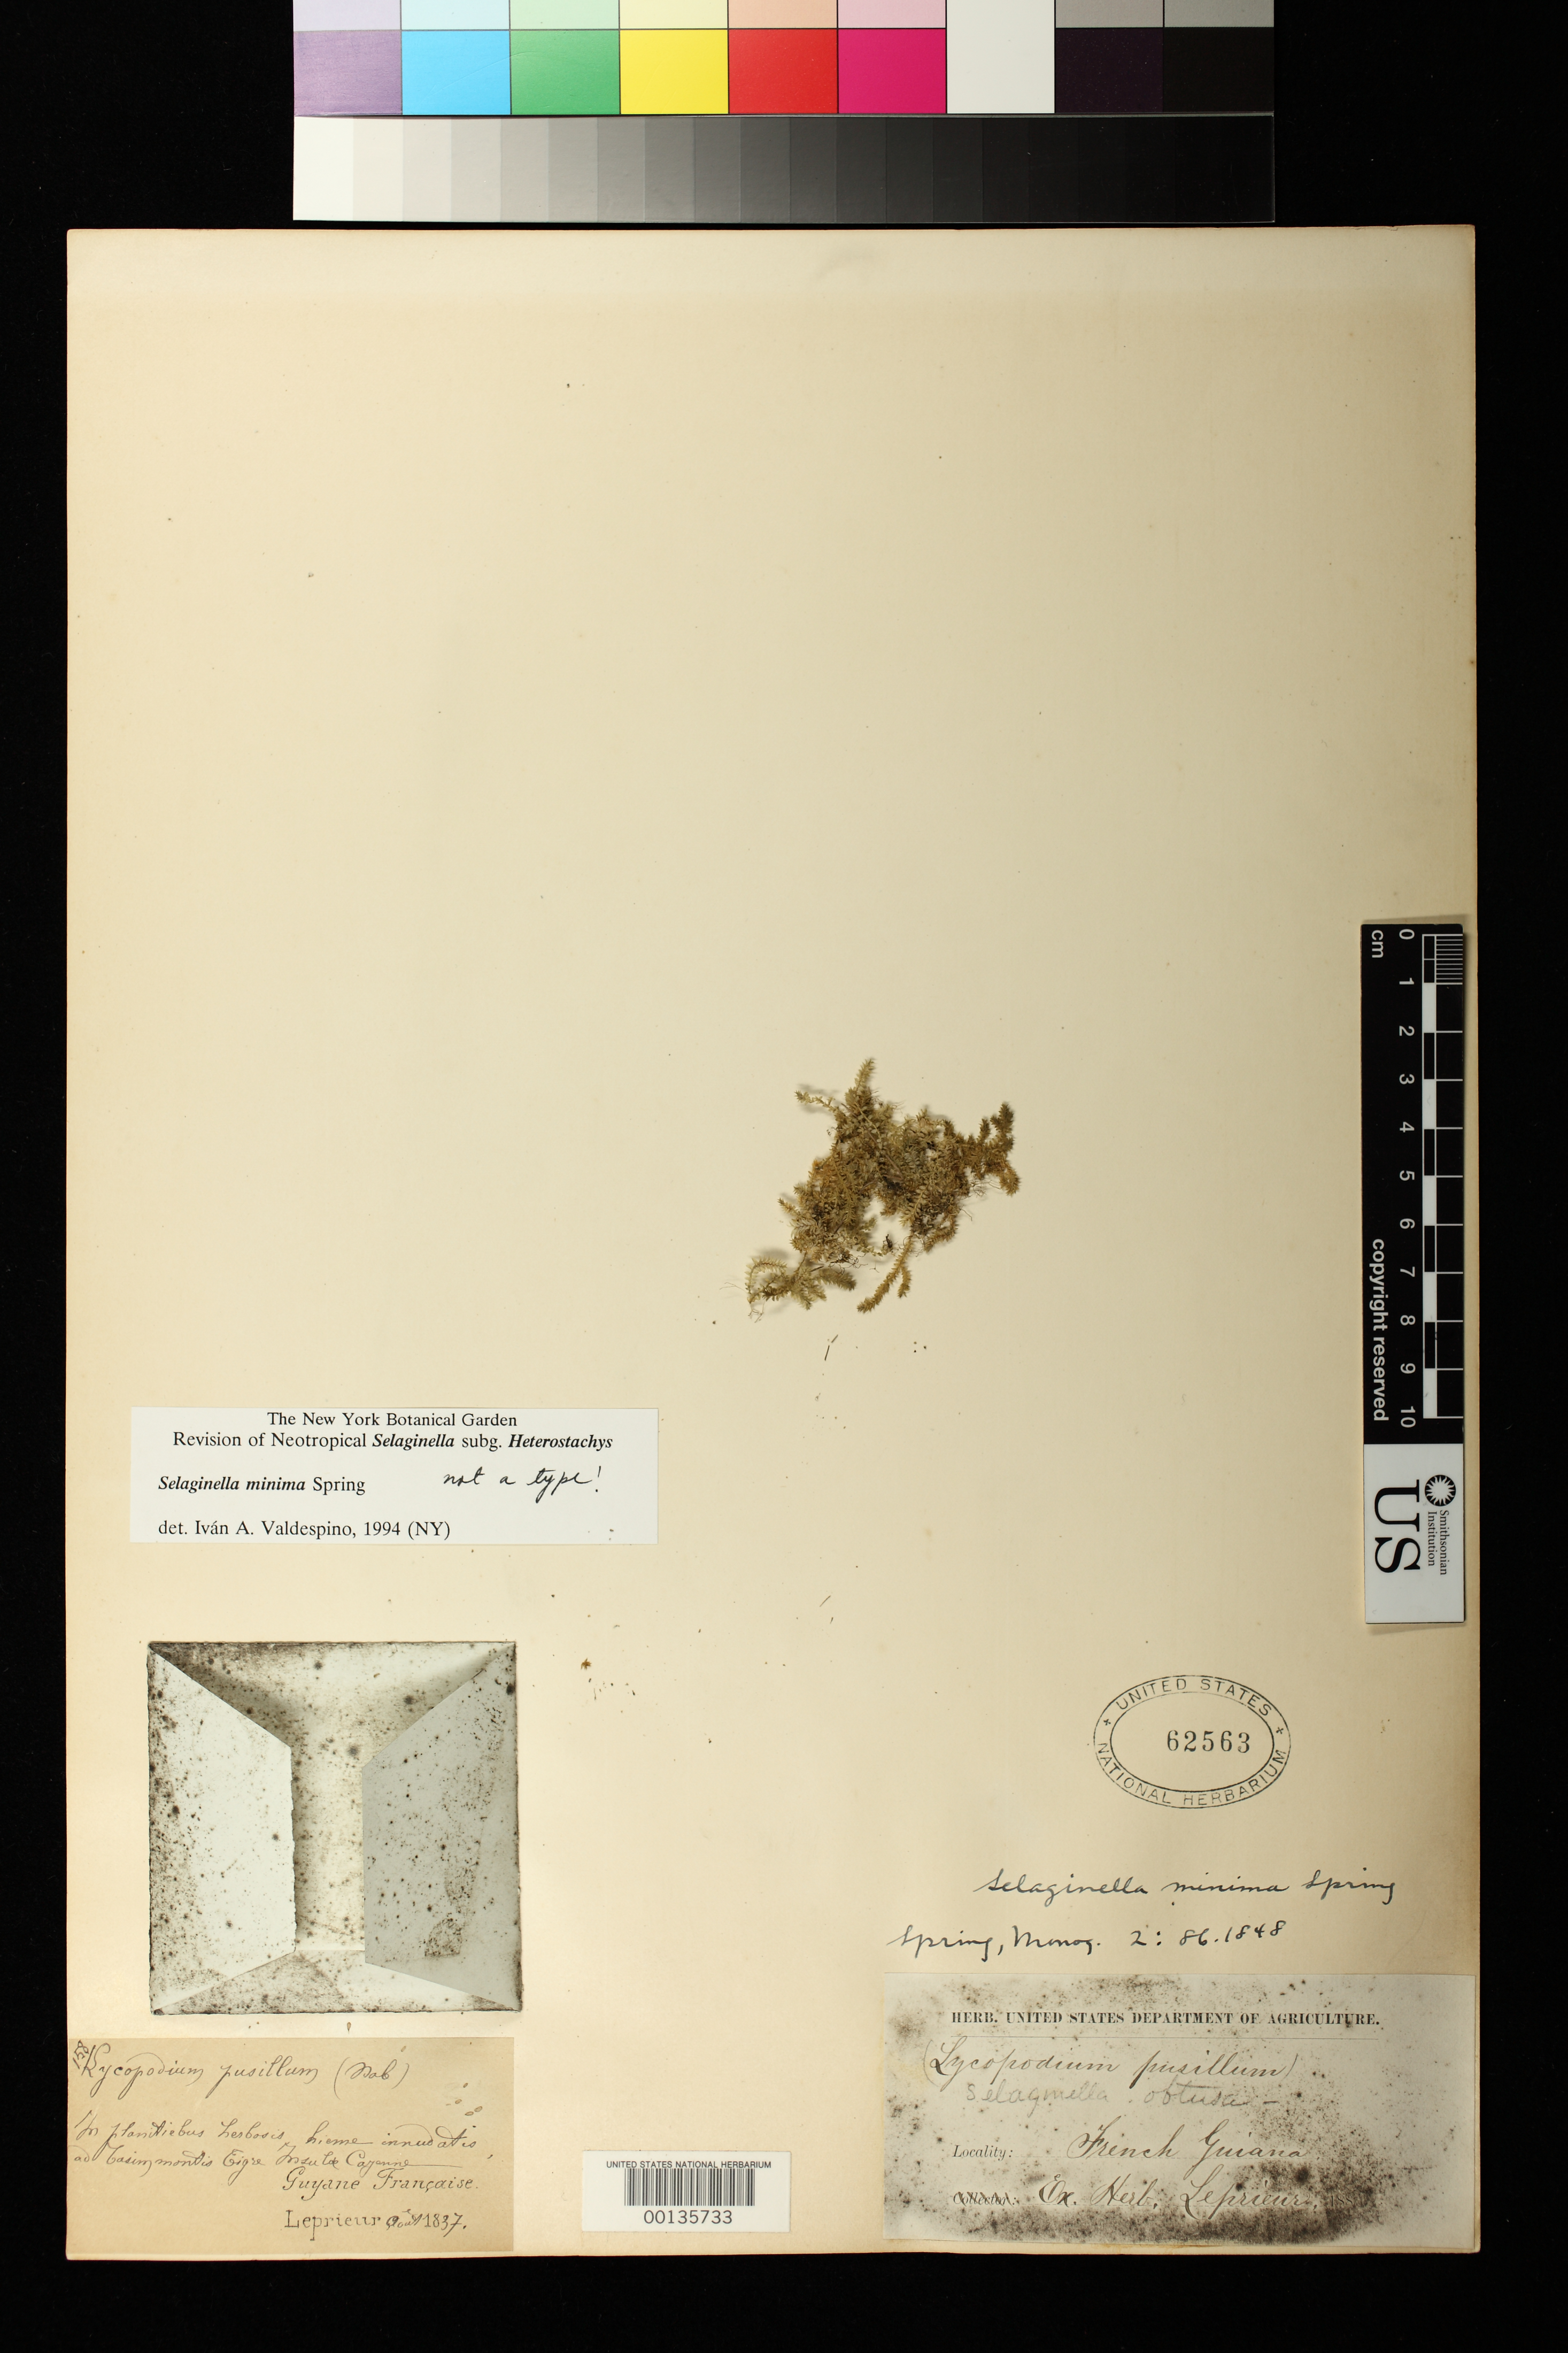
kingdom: Plantae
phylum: Tracheophyta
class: Lycopodiopsida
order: Selaginellales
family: Selaginellaceae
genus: Selaginella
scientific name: Selaginella minima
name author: Spring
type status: Isolectotype; Type Collection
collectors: F. M. R. Leprieur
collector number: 158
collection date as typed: Aug 1837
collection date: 1837-08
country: French Guiana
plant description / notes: Annotated "not a type!" by I.A. Valdespino (1994).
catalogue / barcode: US 62563